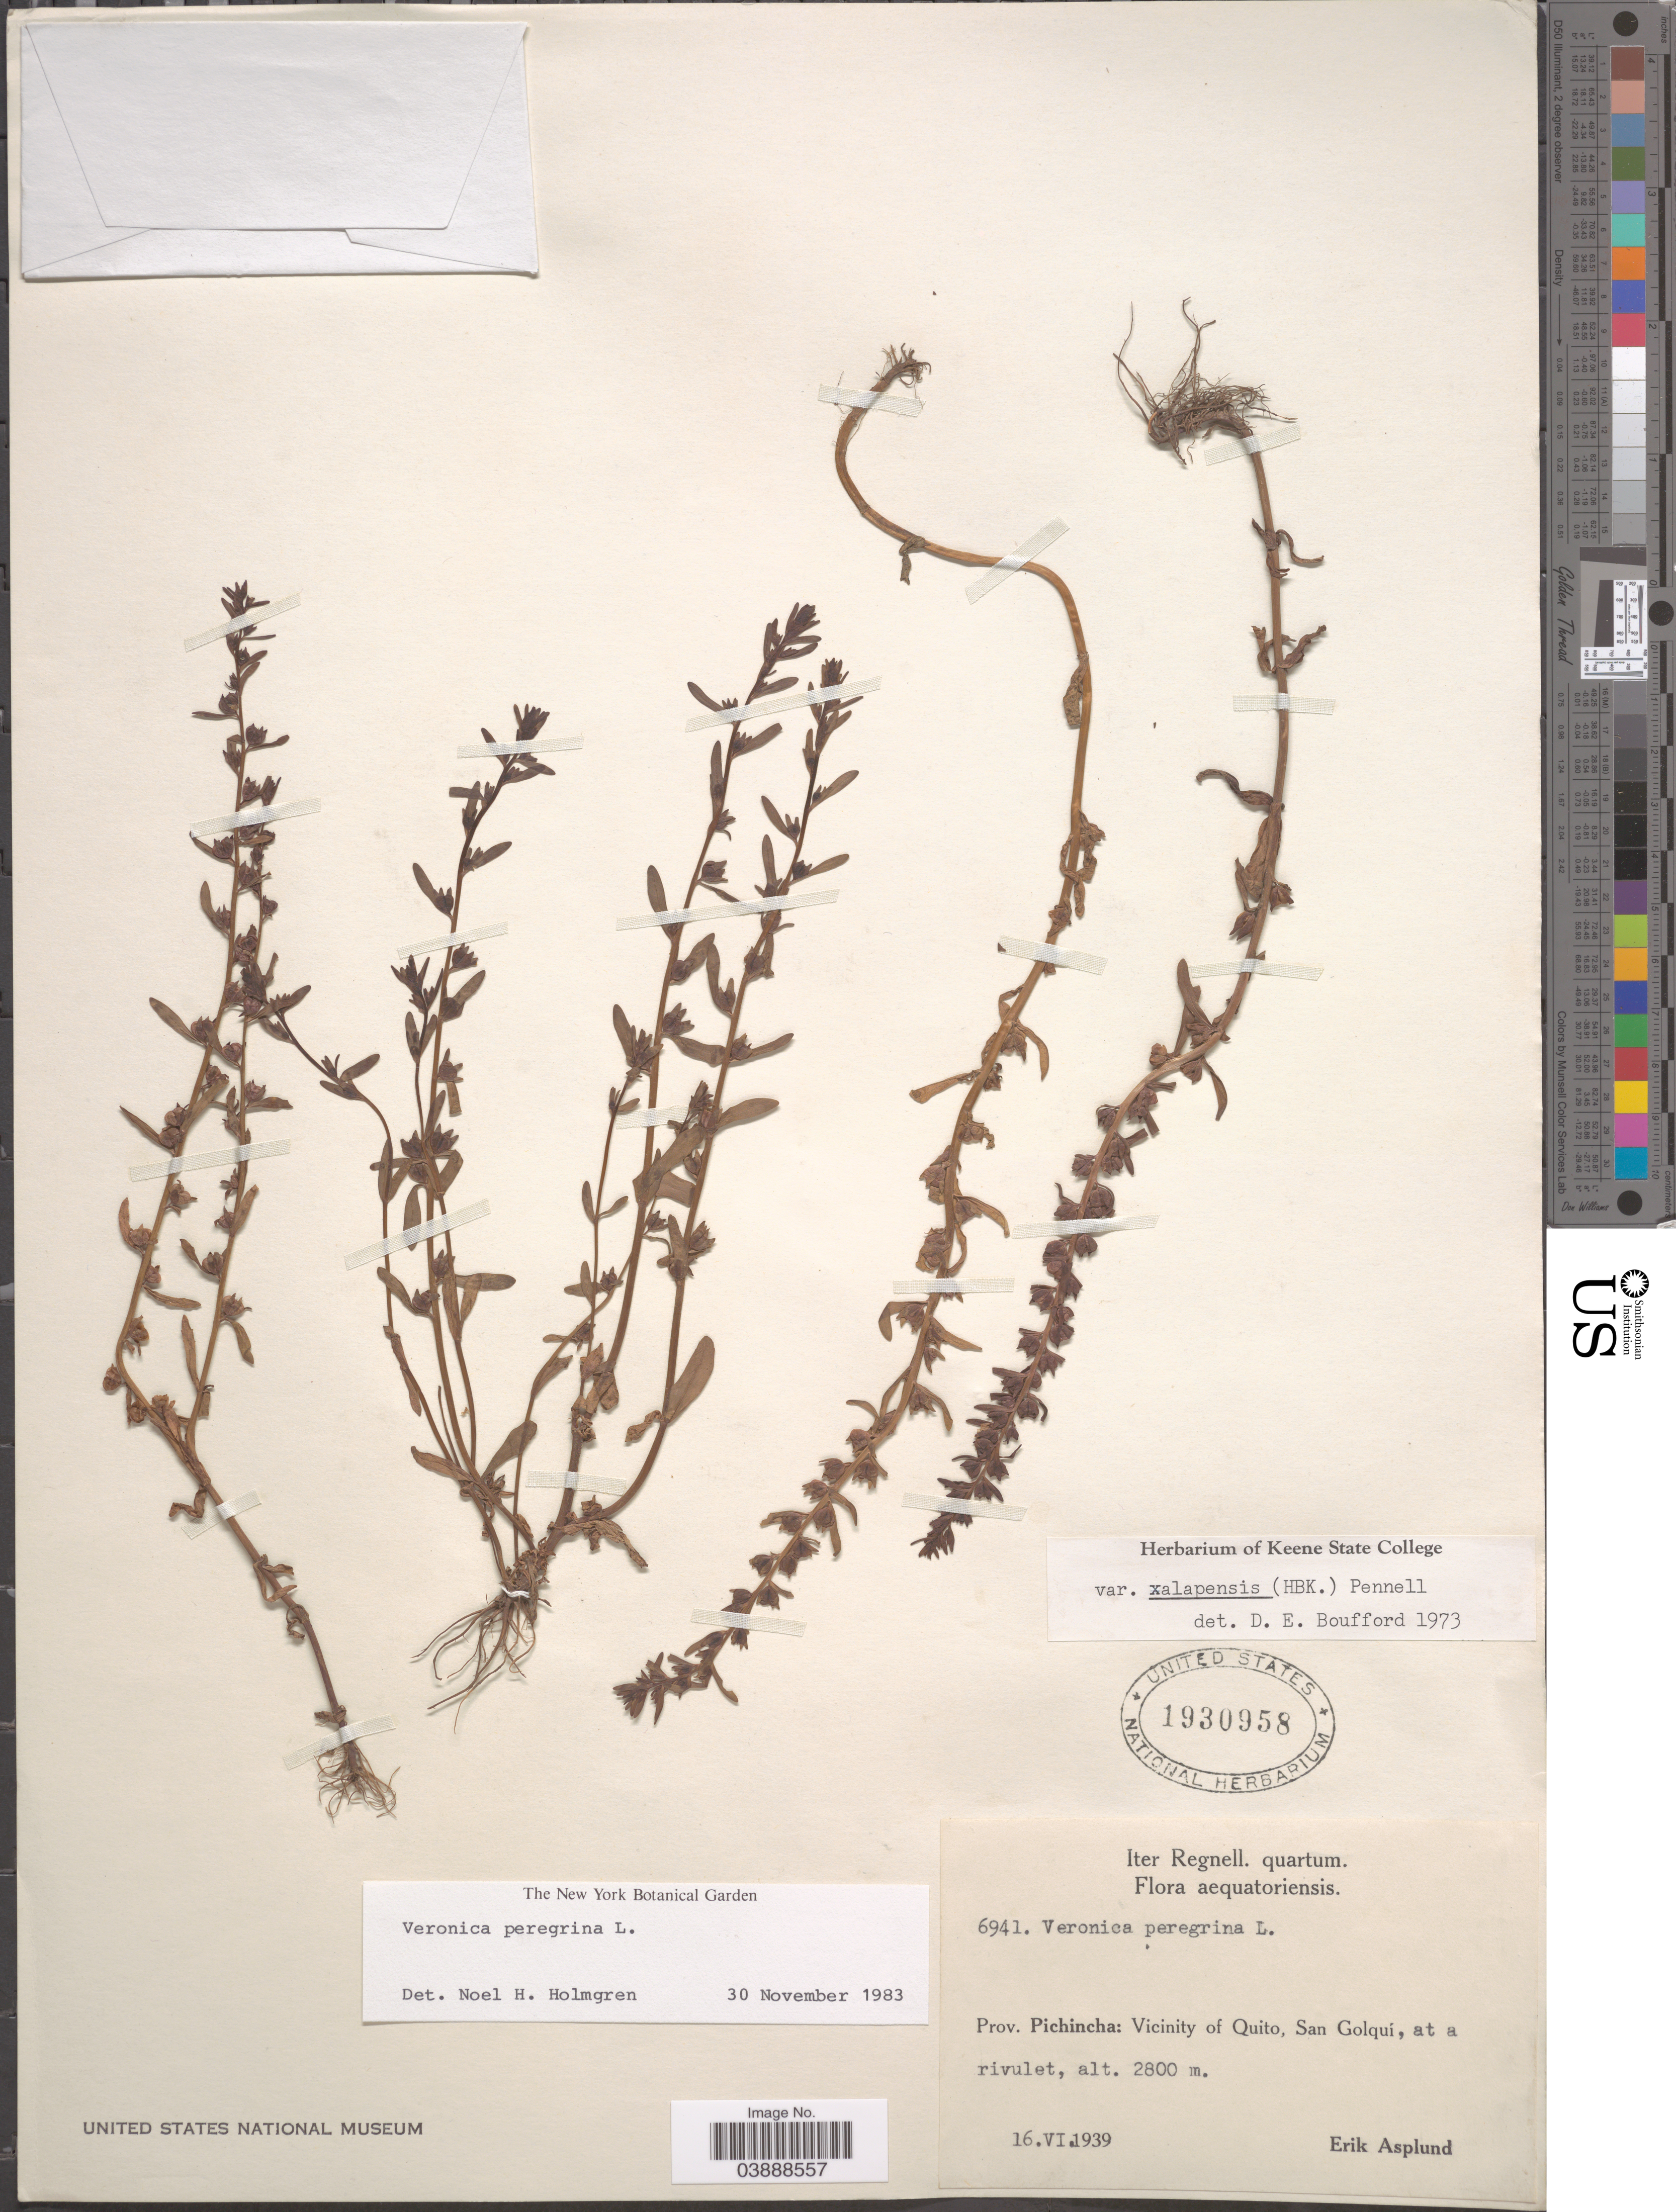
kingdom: Plantae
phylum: Tracheophyta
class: Magnoliopsida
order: Lamiales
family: Plantaginaceae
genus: Veronica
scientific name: Veronica peregrina var. xalapensis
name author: Kunth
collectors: E. Asplund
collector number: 6941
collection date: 1939-06-16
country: Ecuador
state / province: Pichincha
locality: Vicinity of Quito, San Golqui, at a rivulet.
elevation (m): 2800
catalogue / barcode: US 1930958